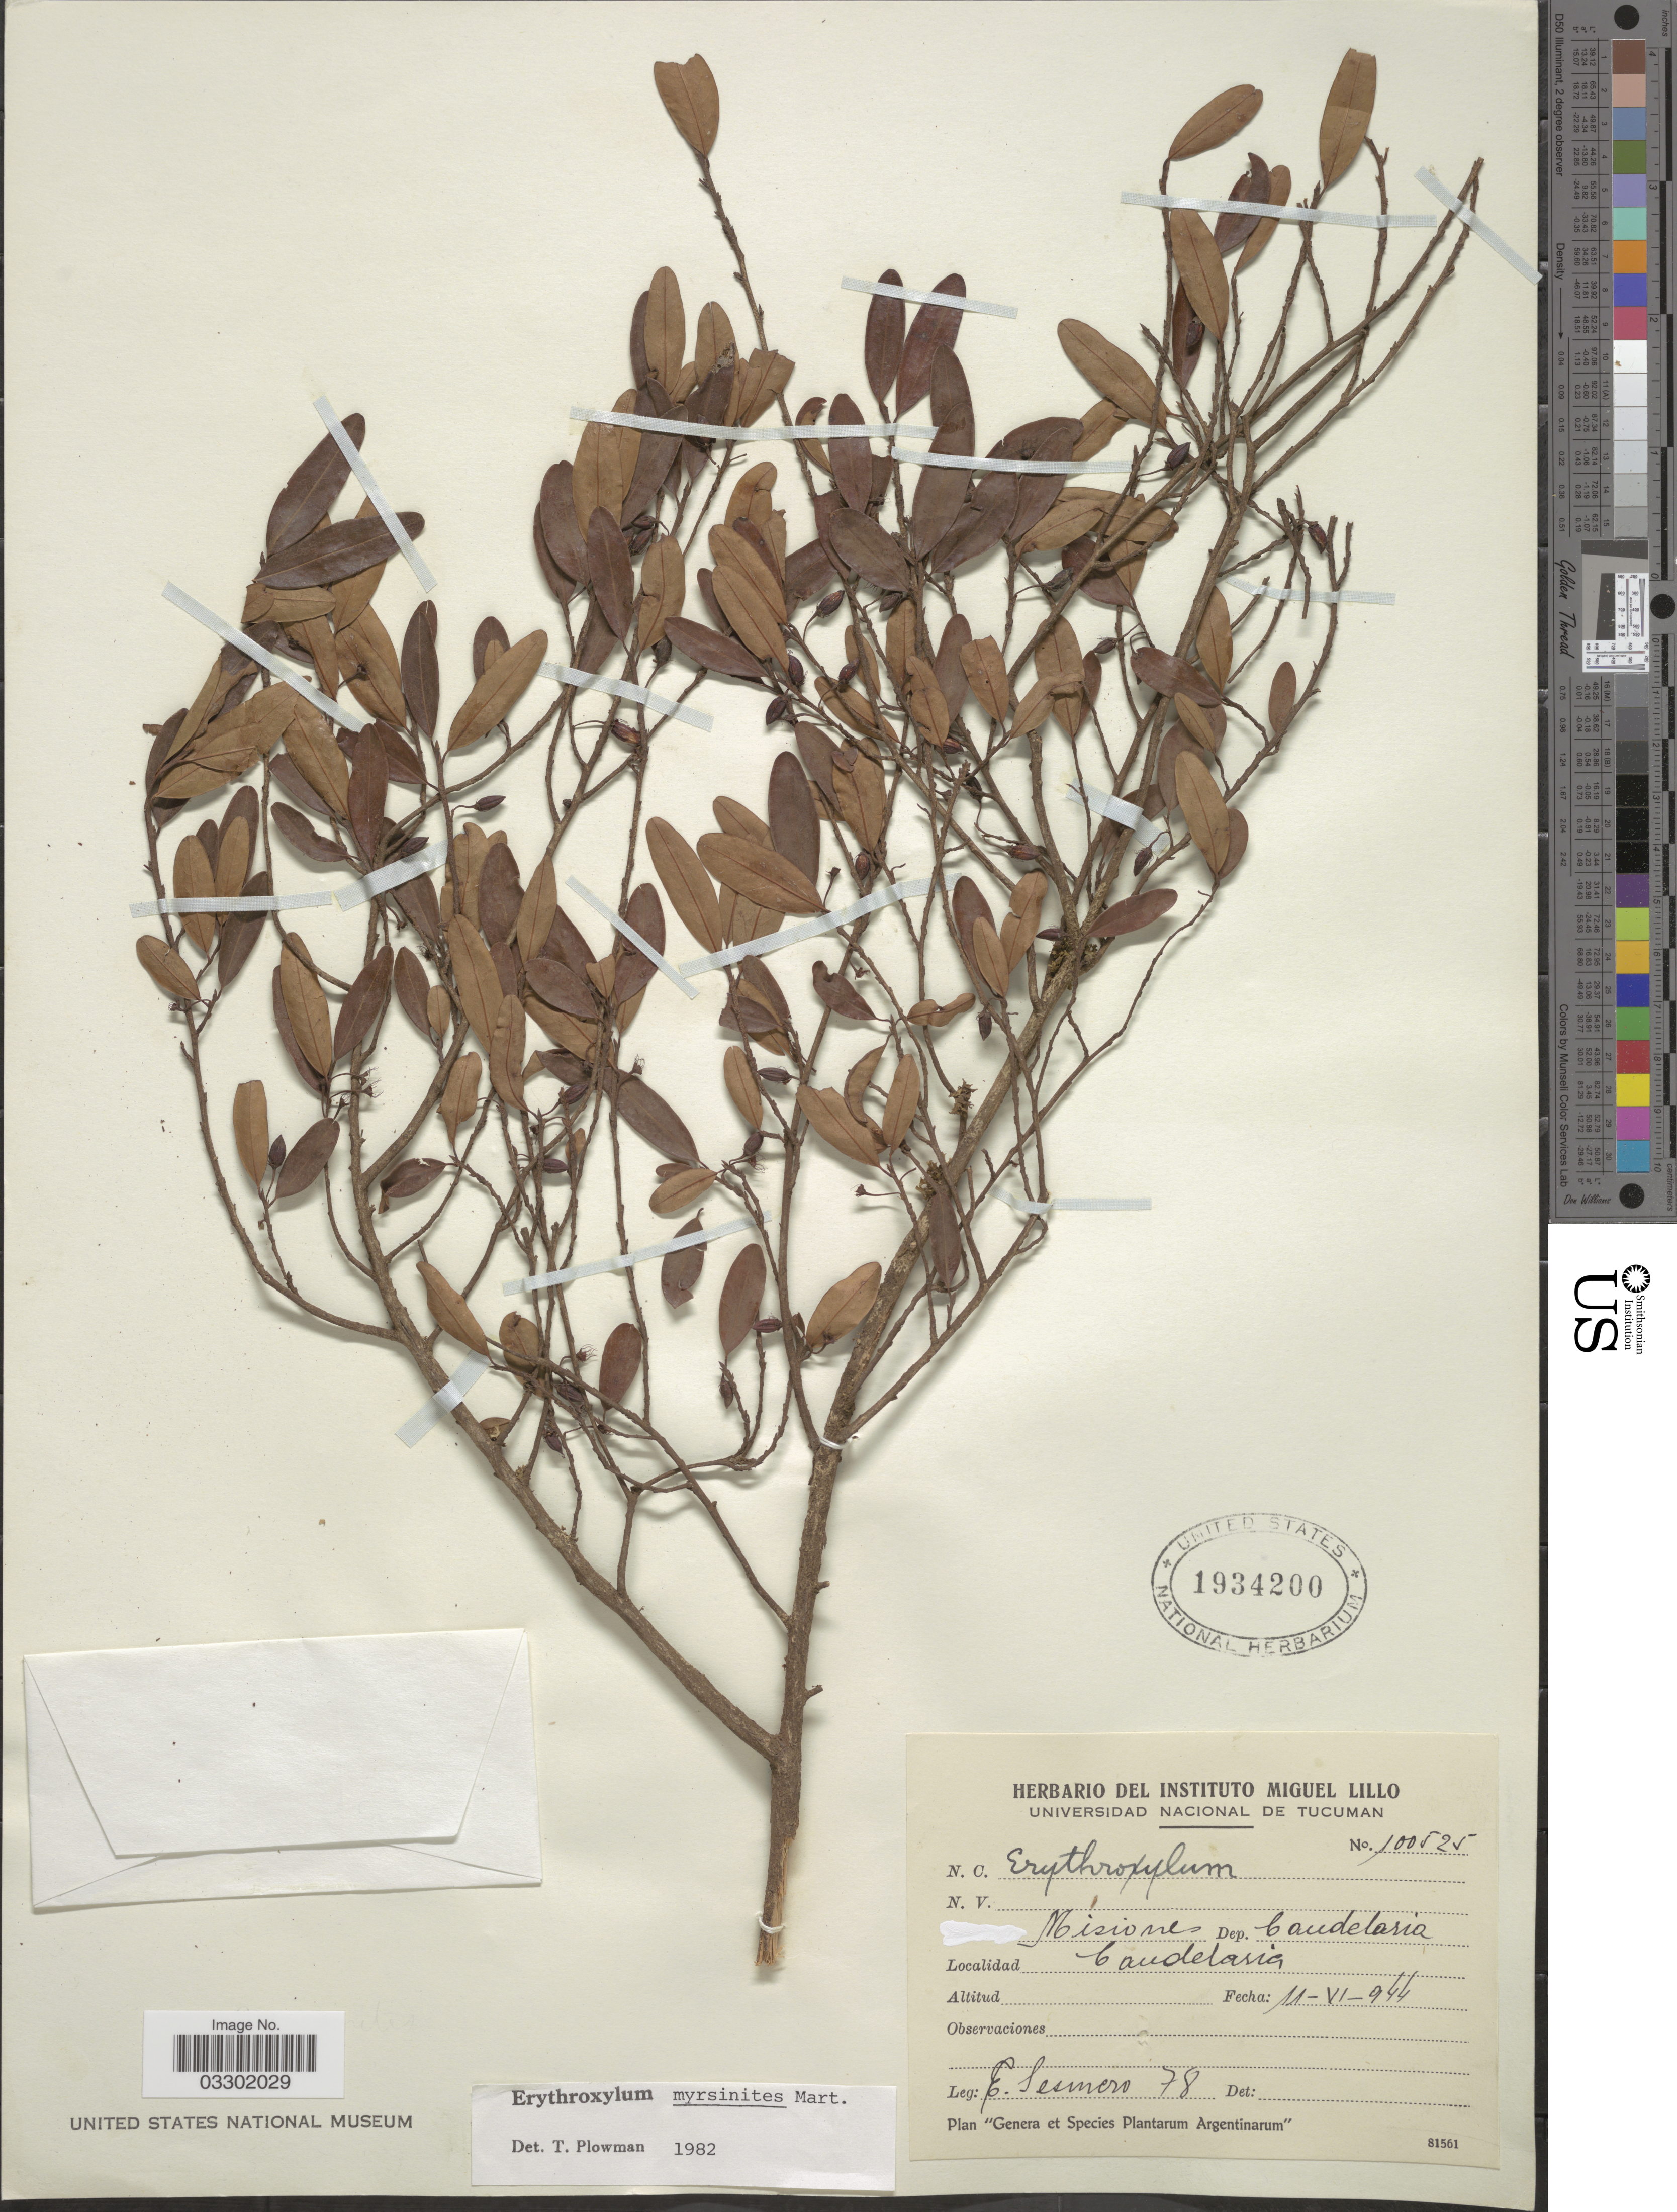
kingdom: Plantae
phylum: Tracheophyta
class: Magnoliopsida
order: Malpighiales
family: Erythroxylaceae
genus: Erythroxylum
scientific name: Erythroxylum myrsinites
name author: Mart.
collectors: E. Sesmero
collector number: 78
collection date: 1944-06-11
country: Argentina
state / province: Misiones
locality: Dep. Candelaria. Candelaria.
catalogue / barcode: US 1934200